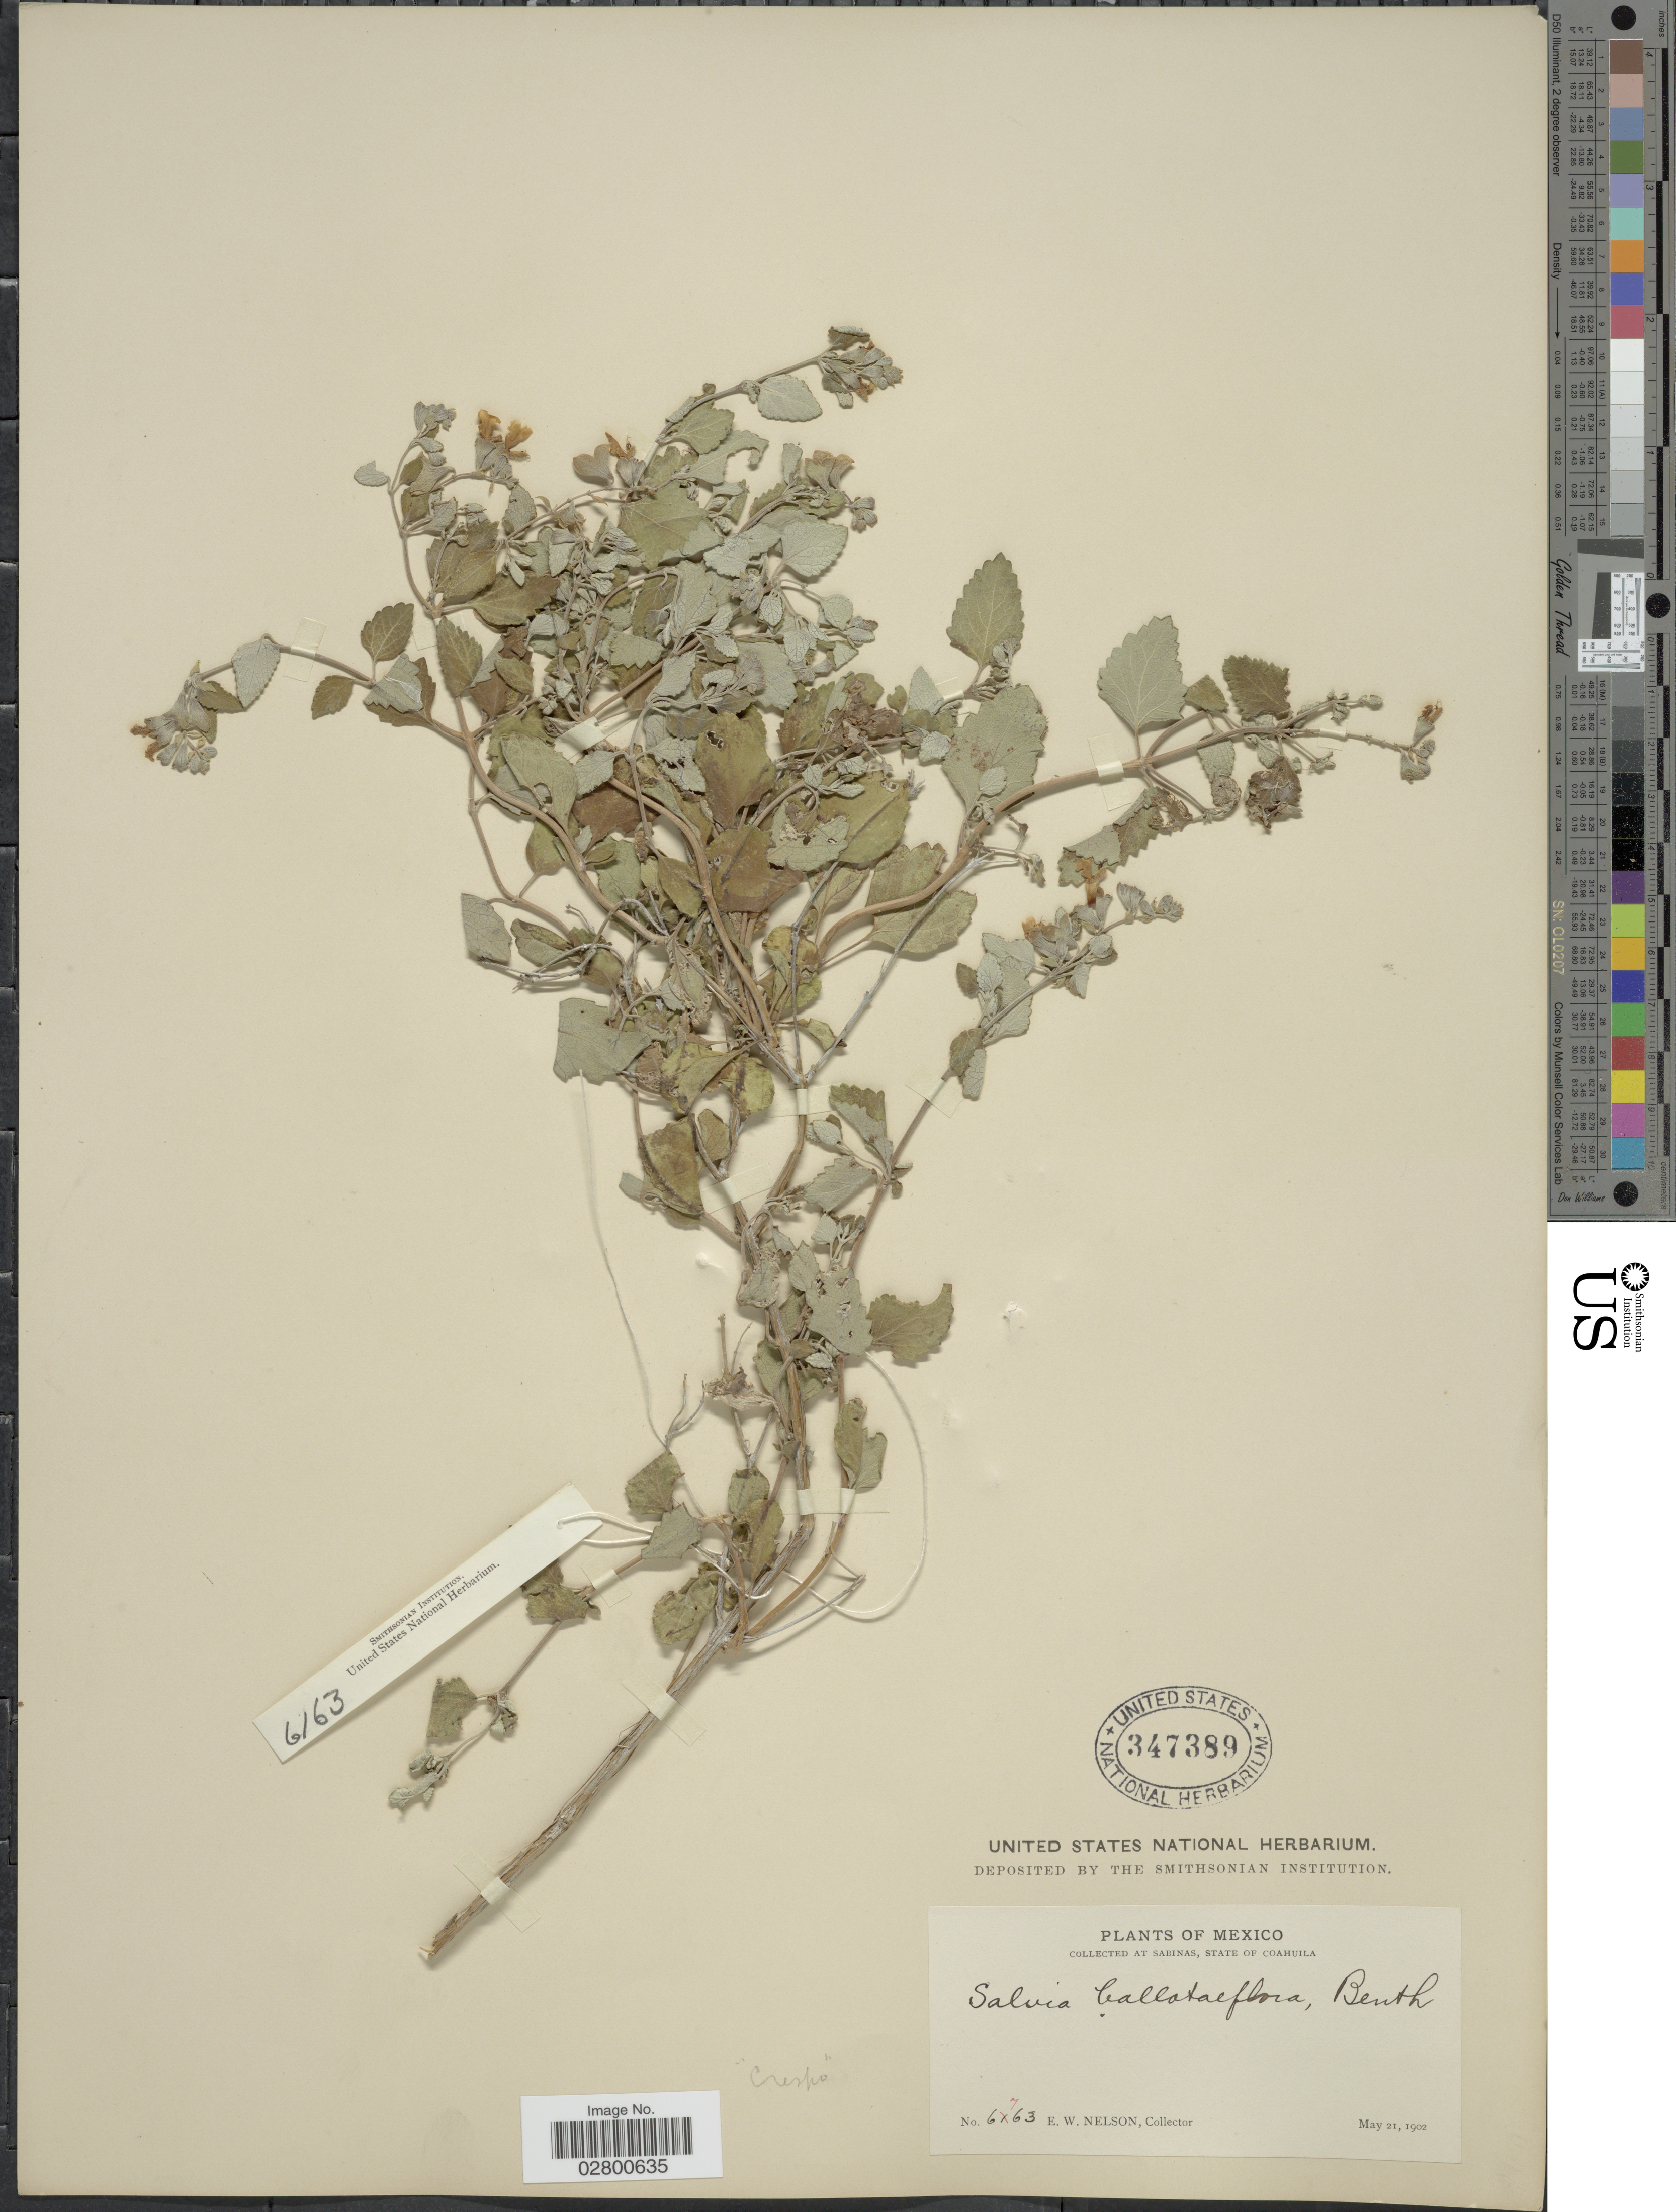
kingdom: Plantae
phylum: Tracheophyta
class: Magnoliopsida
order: Lamiales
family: Lamiaceae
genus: Salvia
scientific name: Salvia ballotiflora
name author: Benth.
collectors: E. W. Nelson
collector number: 6763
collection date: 1902-05-21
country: Mexico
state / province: Coahuila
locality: Sabinas.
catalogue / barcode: US 347389